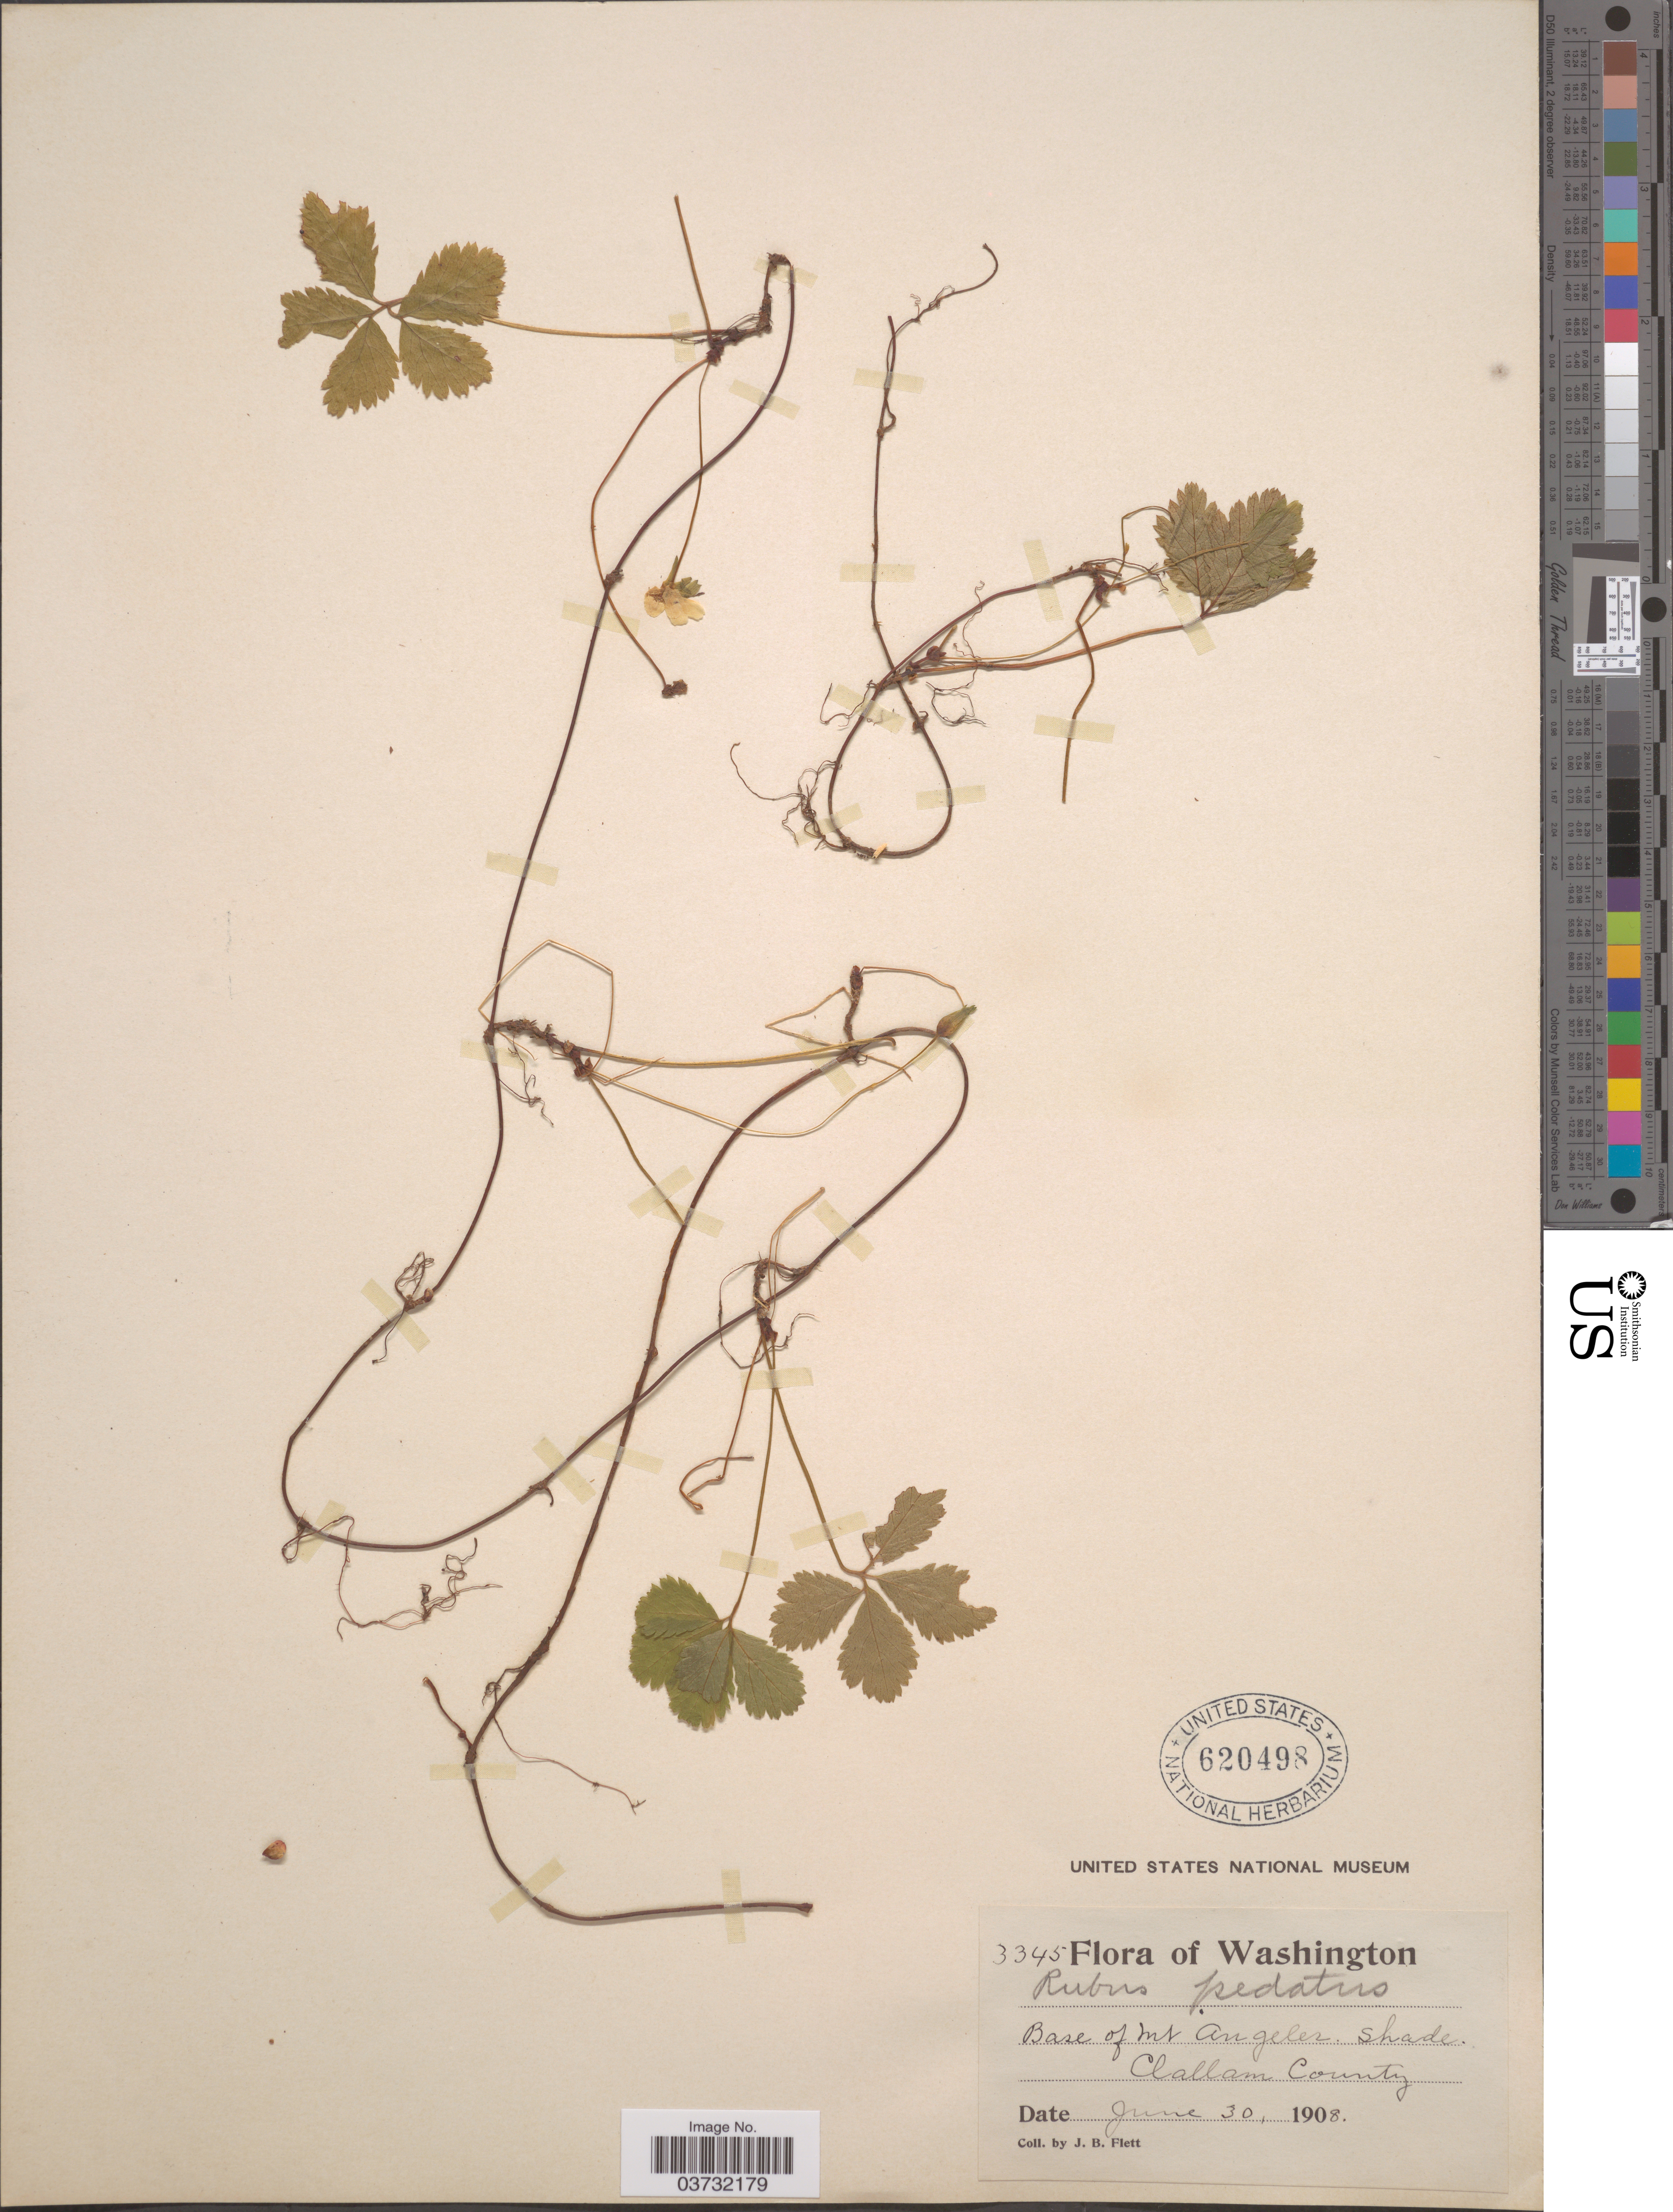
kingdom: Plantae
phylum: Tracheophyta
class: Magnoliopsida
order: Rosales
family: Rosaceae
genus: Rubus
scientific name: Rubus pedatus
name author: Sm.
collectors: J. Flett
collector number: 3345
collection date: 1908-06-30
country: United States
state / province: Washington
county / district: Clallam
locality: Base of Mt Angeles. Clallam County.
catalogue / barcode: US 620498